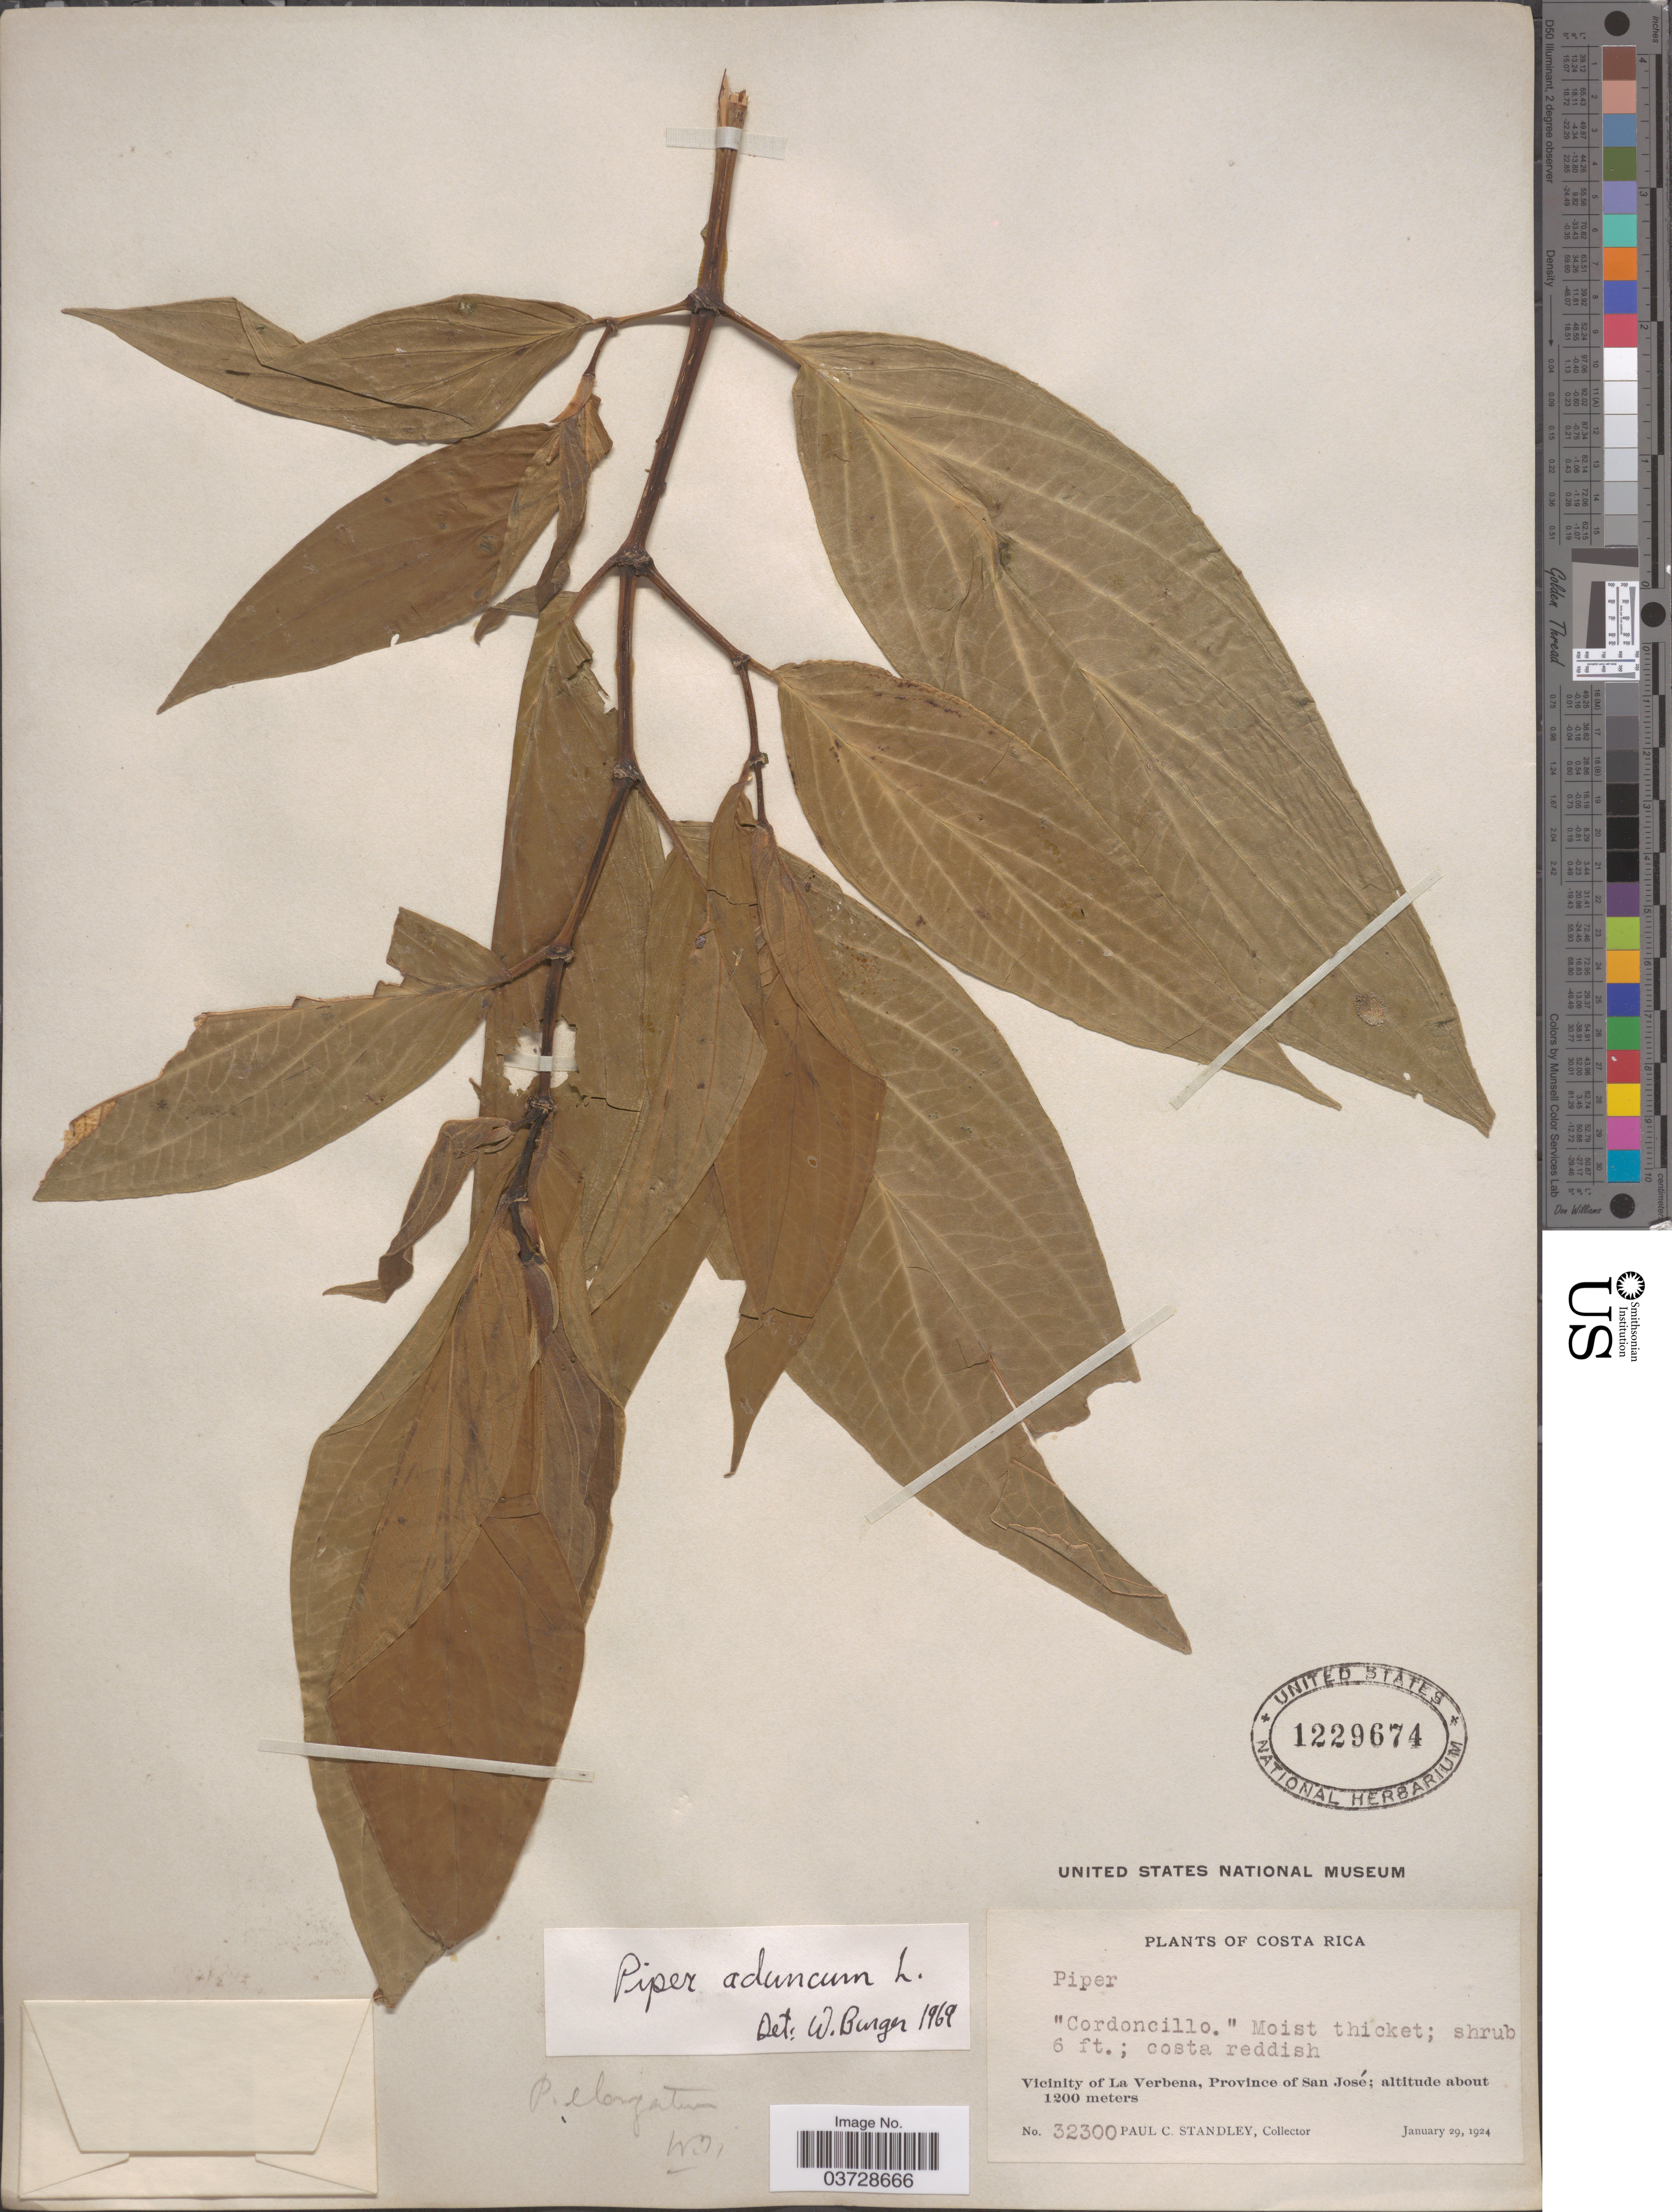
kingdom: Plantae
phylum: Tracheophyta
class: Magnoliopsida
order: Piperales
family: Piperaceae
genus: Piper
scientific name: Piper aduncum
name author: L.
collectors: P. C. Standley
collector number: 32300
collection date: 1924-01-29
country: Costa Rica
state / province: San José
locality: Vicinity of La Verbena.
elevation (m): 1200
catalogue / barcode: US 1229674